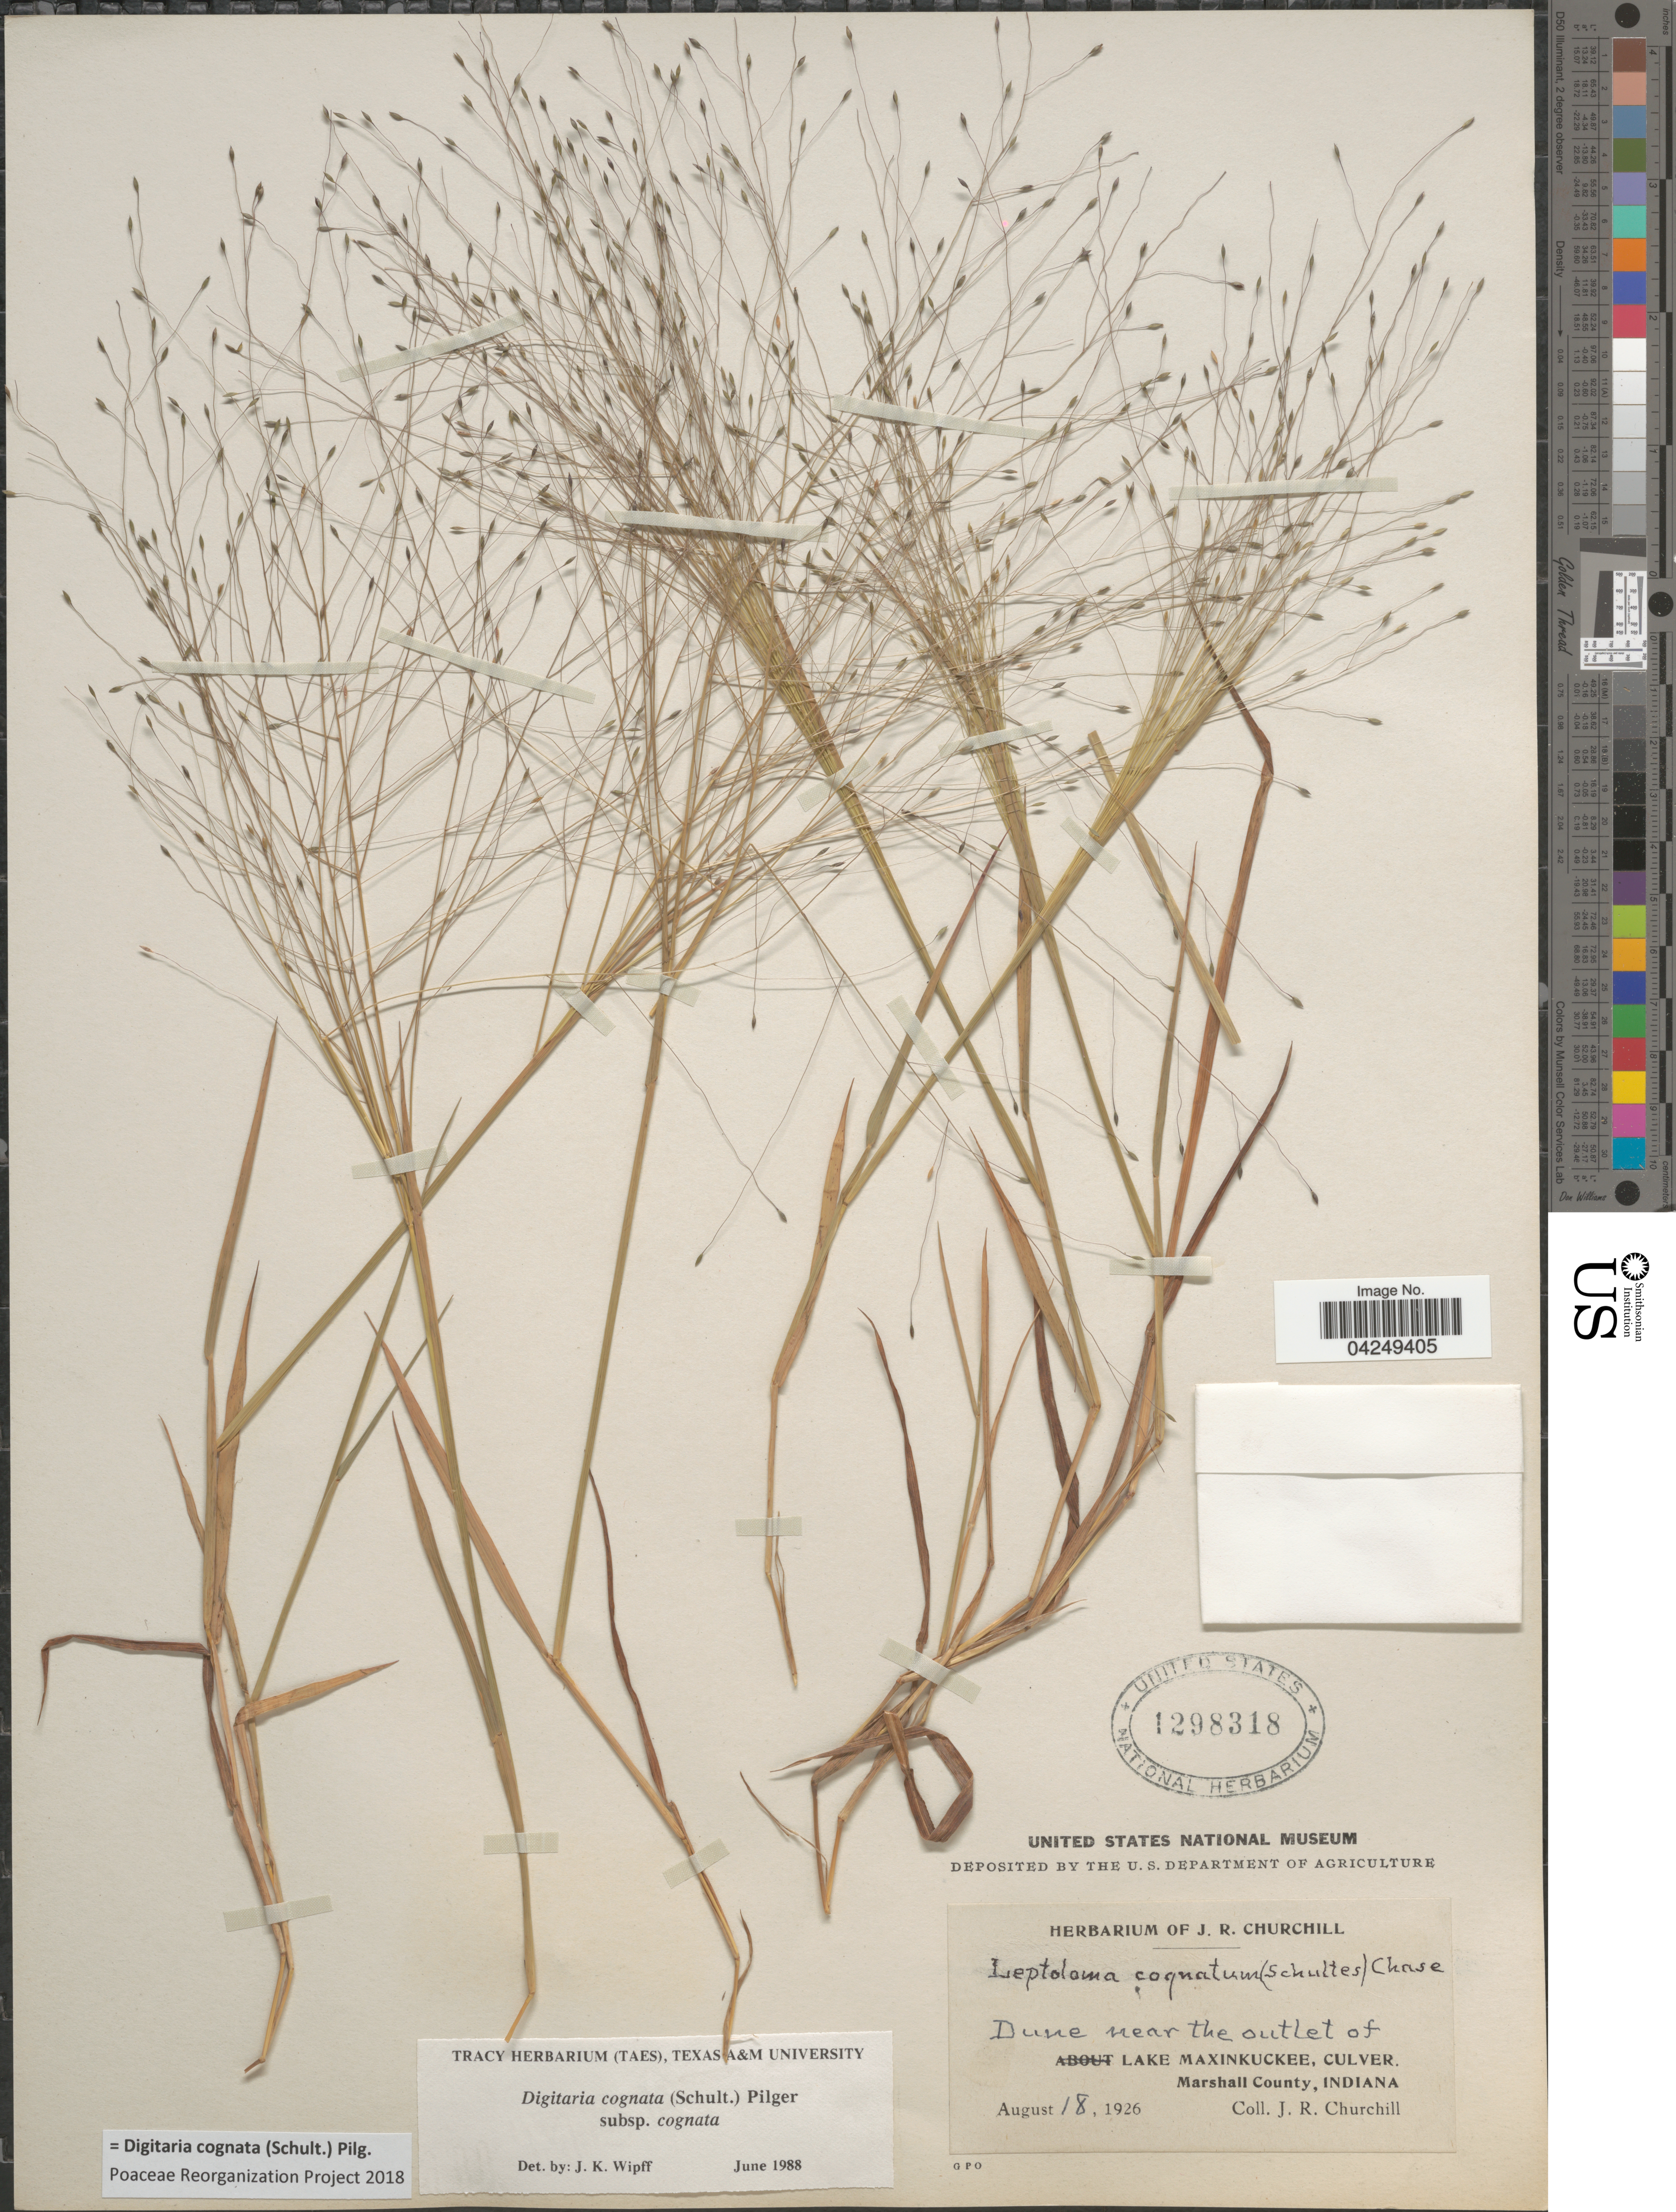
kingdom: Plantae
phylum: Tracheophyta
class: Liliopsida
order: Poales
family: Poaceae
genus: Digitaria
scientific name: Digitaria cognata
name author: (Scult.) Pilg.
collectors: J. Churchill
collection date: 1926-08-18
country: United States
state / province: Indiana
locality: Dune near the outlet of Lake Maxinkuckee, Culver. Marshall County.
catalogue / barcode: US 1298318